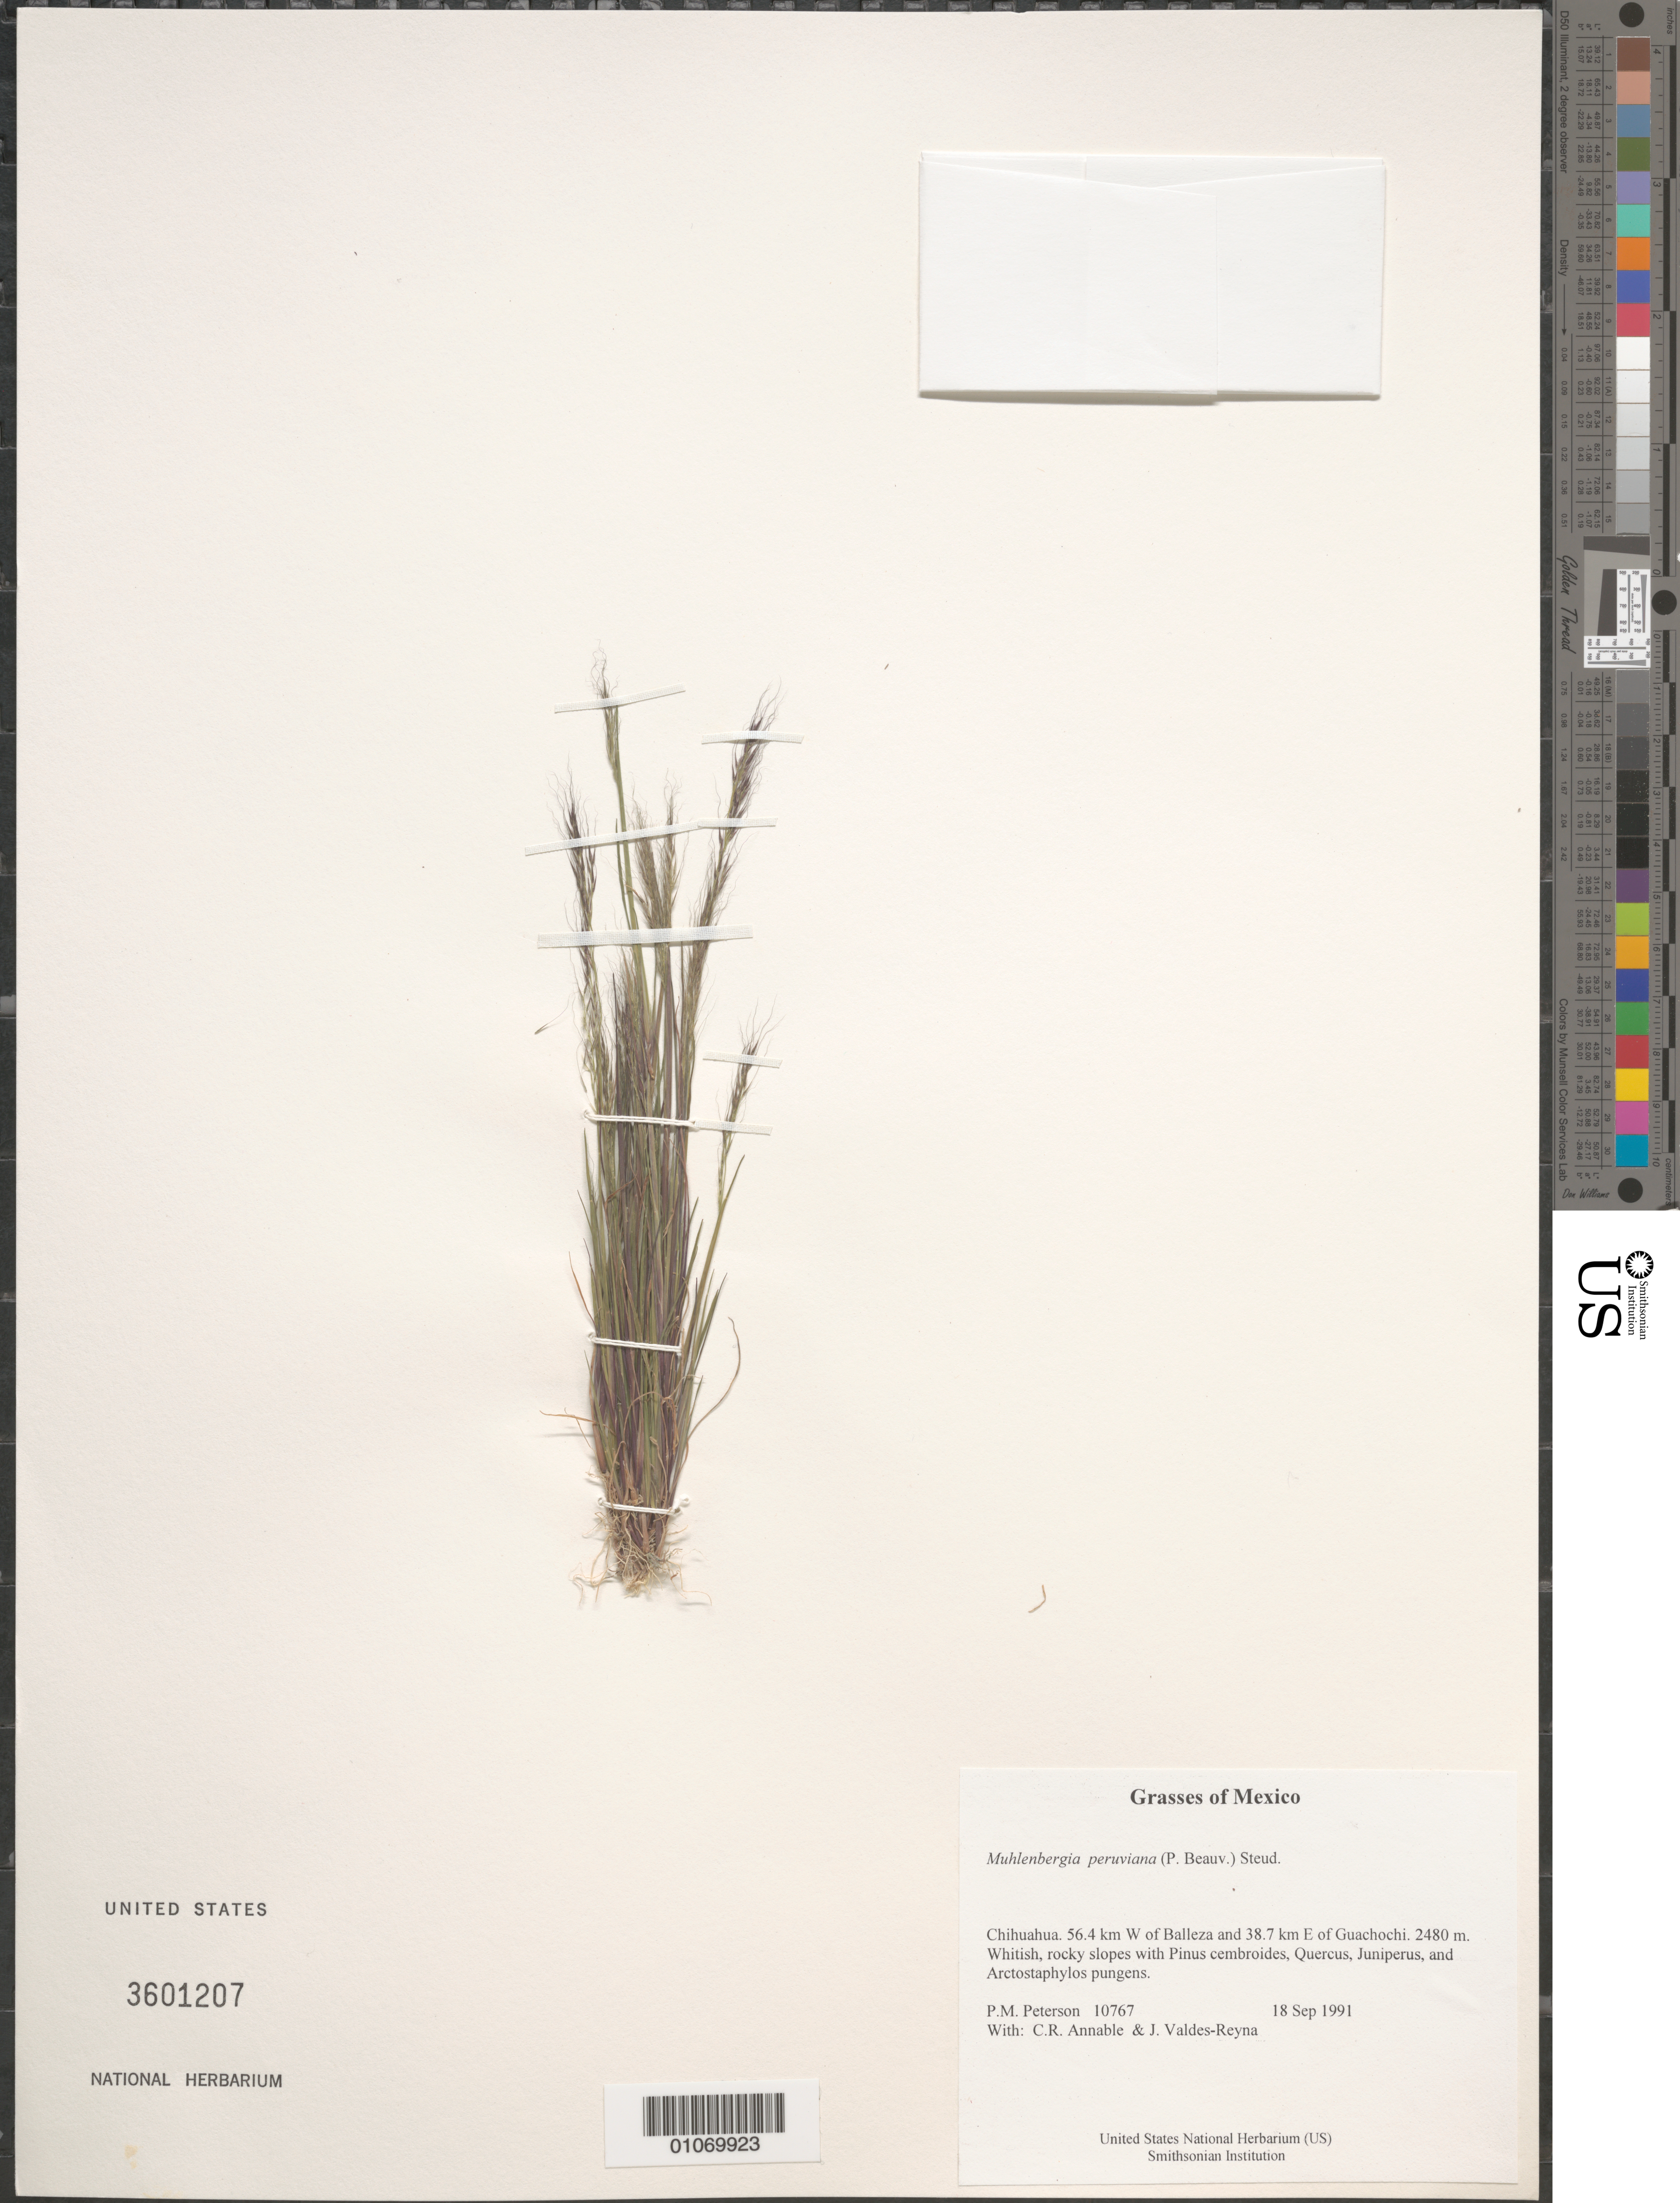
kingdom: Plantae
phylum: Tracheophyta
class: Liliopsida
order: Poales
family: Poaceae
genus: Muhlenbergia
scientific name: Muhlenbergia peruviana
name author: (P. Beauv.) Steud.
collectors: P. M. Peterson, C. R. Annable & J. Valdés-Reyna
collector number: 10767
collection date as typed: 18 Sep 1991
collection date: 1991-09-18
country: Mexico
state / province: Chihuahua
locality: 56.4 km W of Balleza and 38.7 km E of Guachochi.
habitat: Whitish, rocky slopes with Pinus cembroides, Quercus, Juniperus, and Arctostaphylos pungens.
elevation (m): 2480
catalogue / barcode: US 3601207